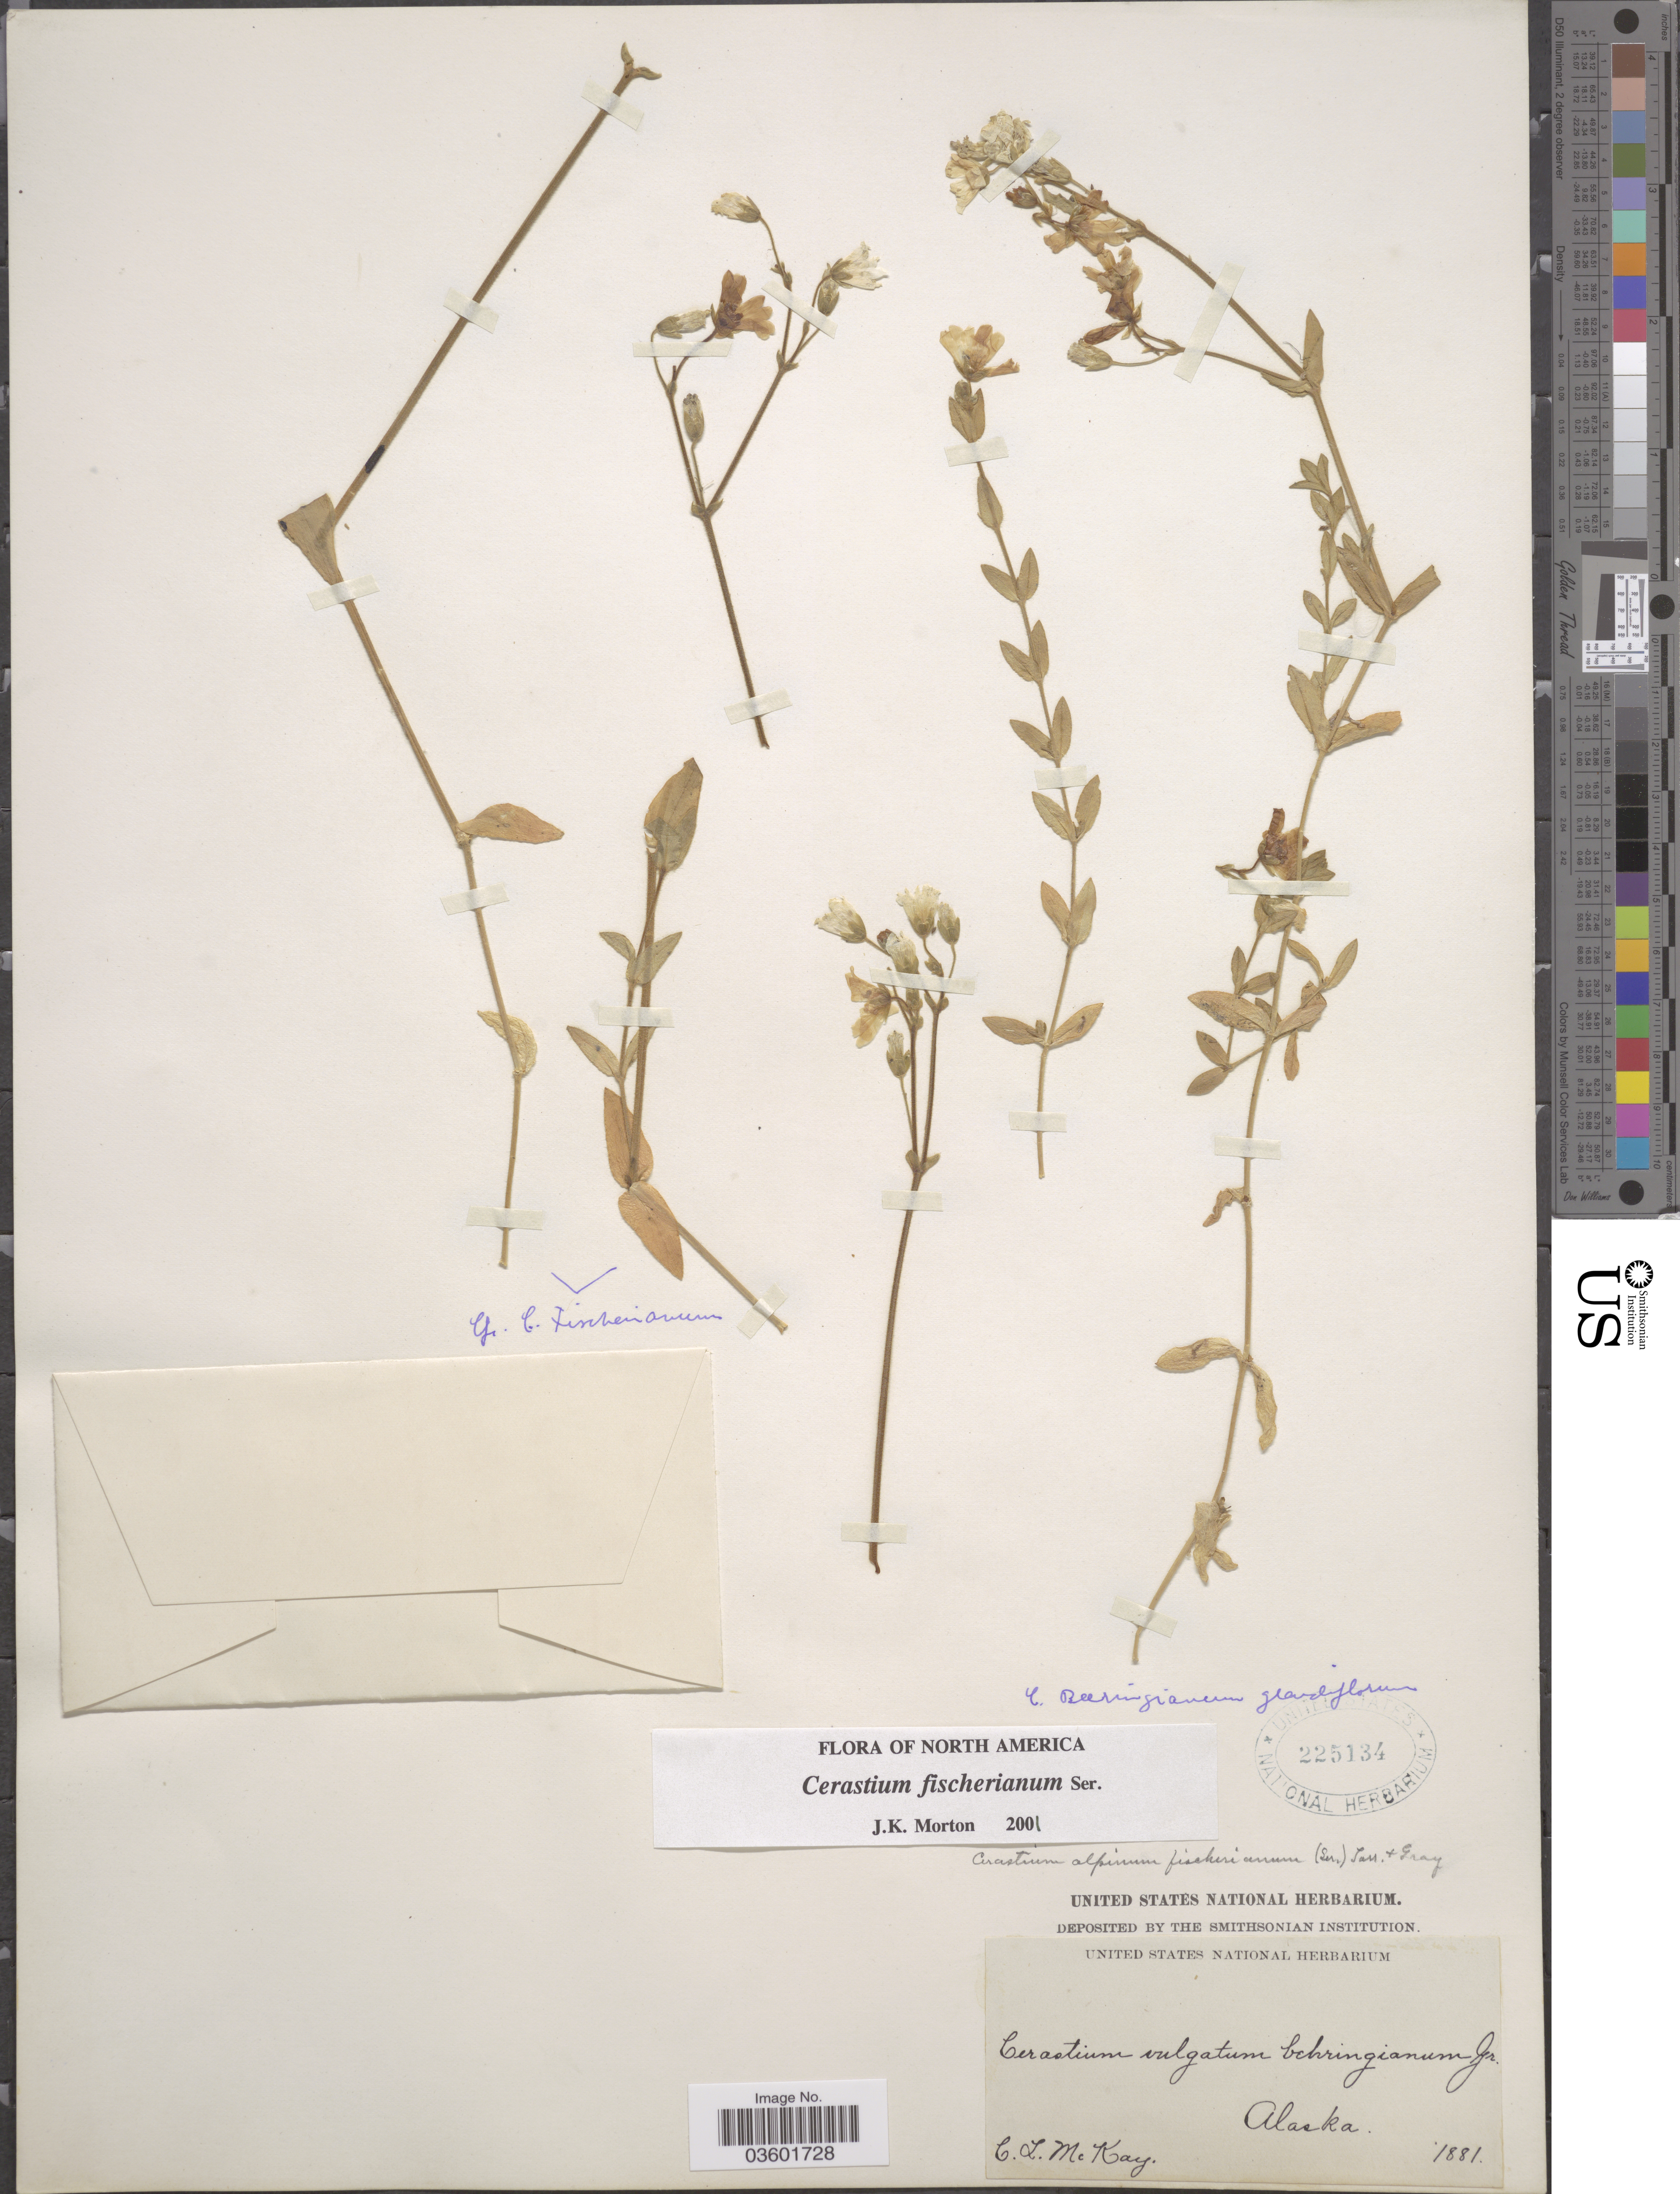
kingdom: Plantae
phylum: Tracheophyta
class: Magnoliopsida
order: Caryophyllales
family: Caryophyllaceae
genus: Cerastium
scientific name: Cerastium fischerianum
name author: Ser.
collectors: C. McKay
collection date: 1881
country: United States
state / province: Alaska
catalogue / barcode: US 225134